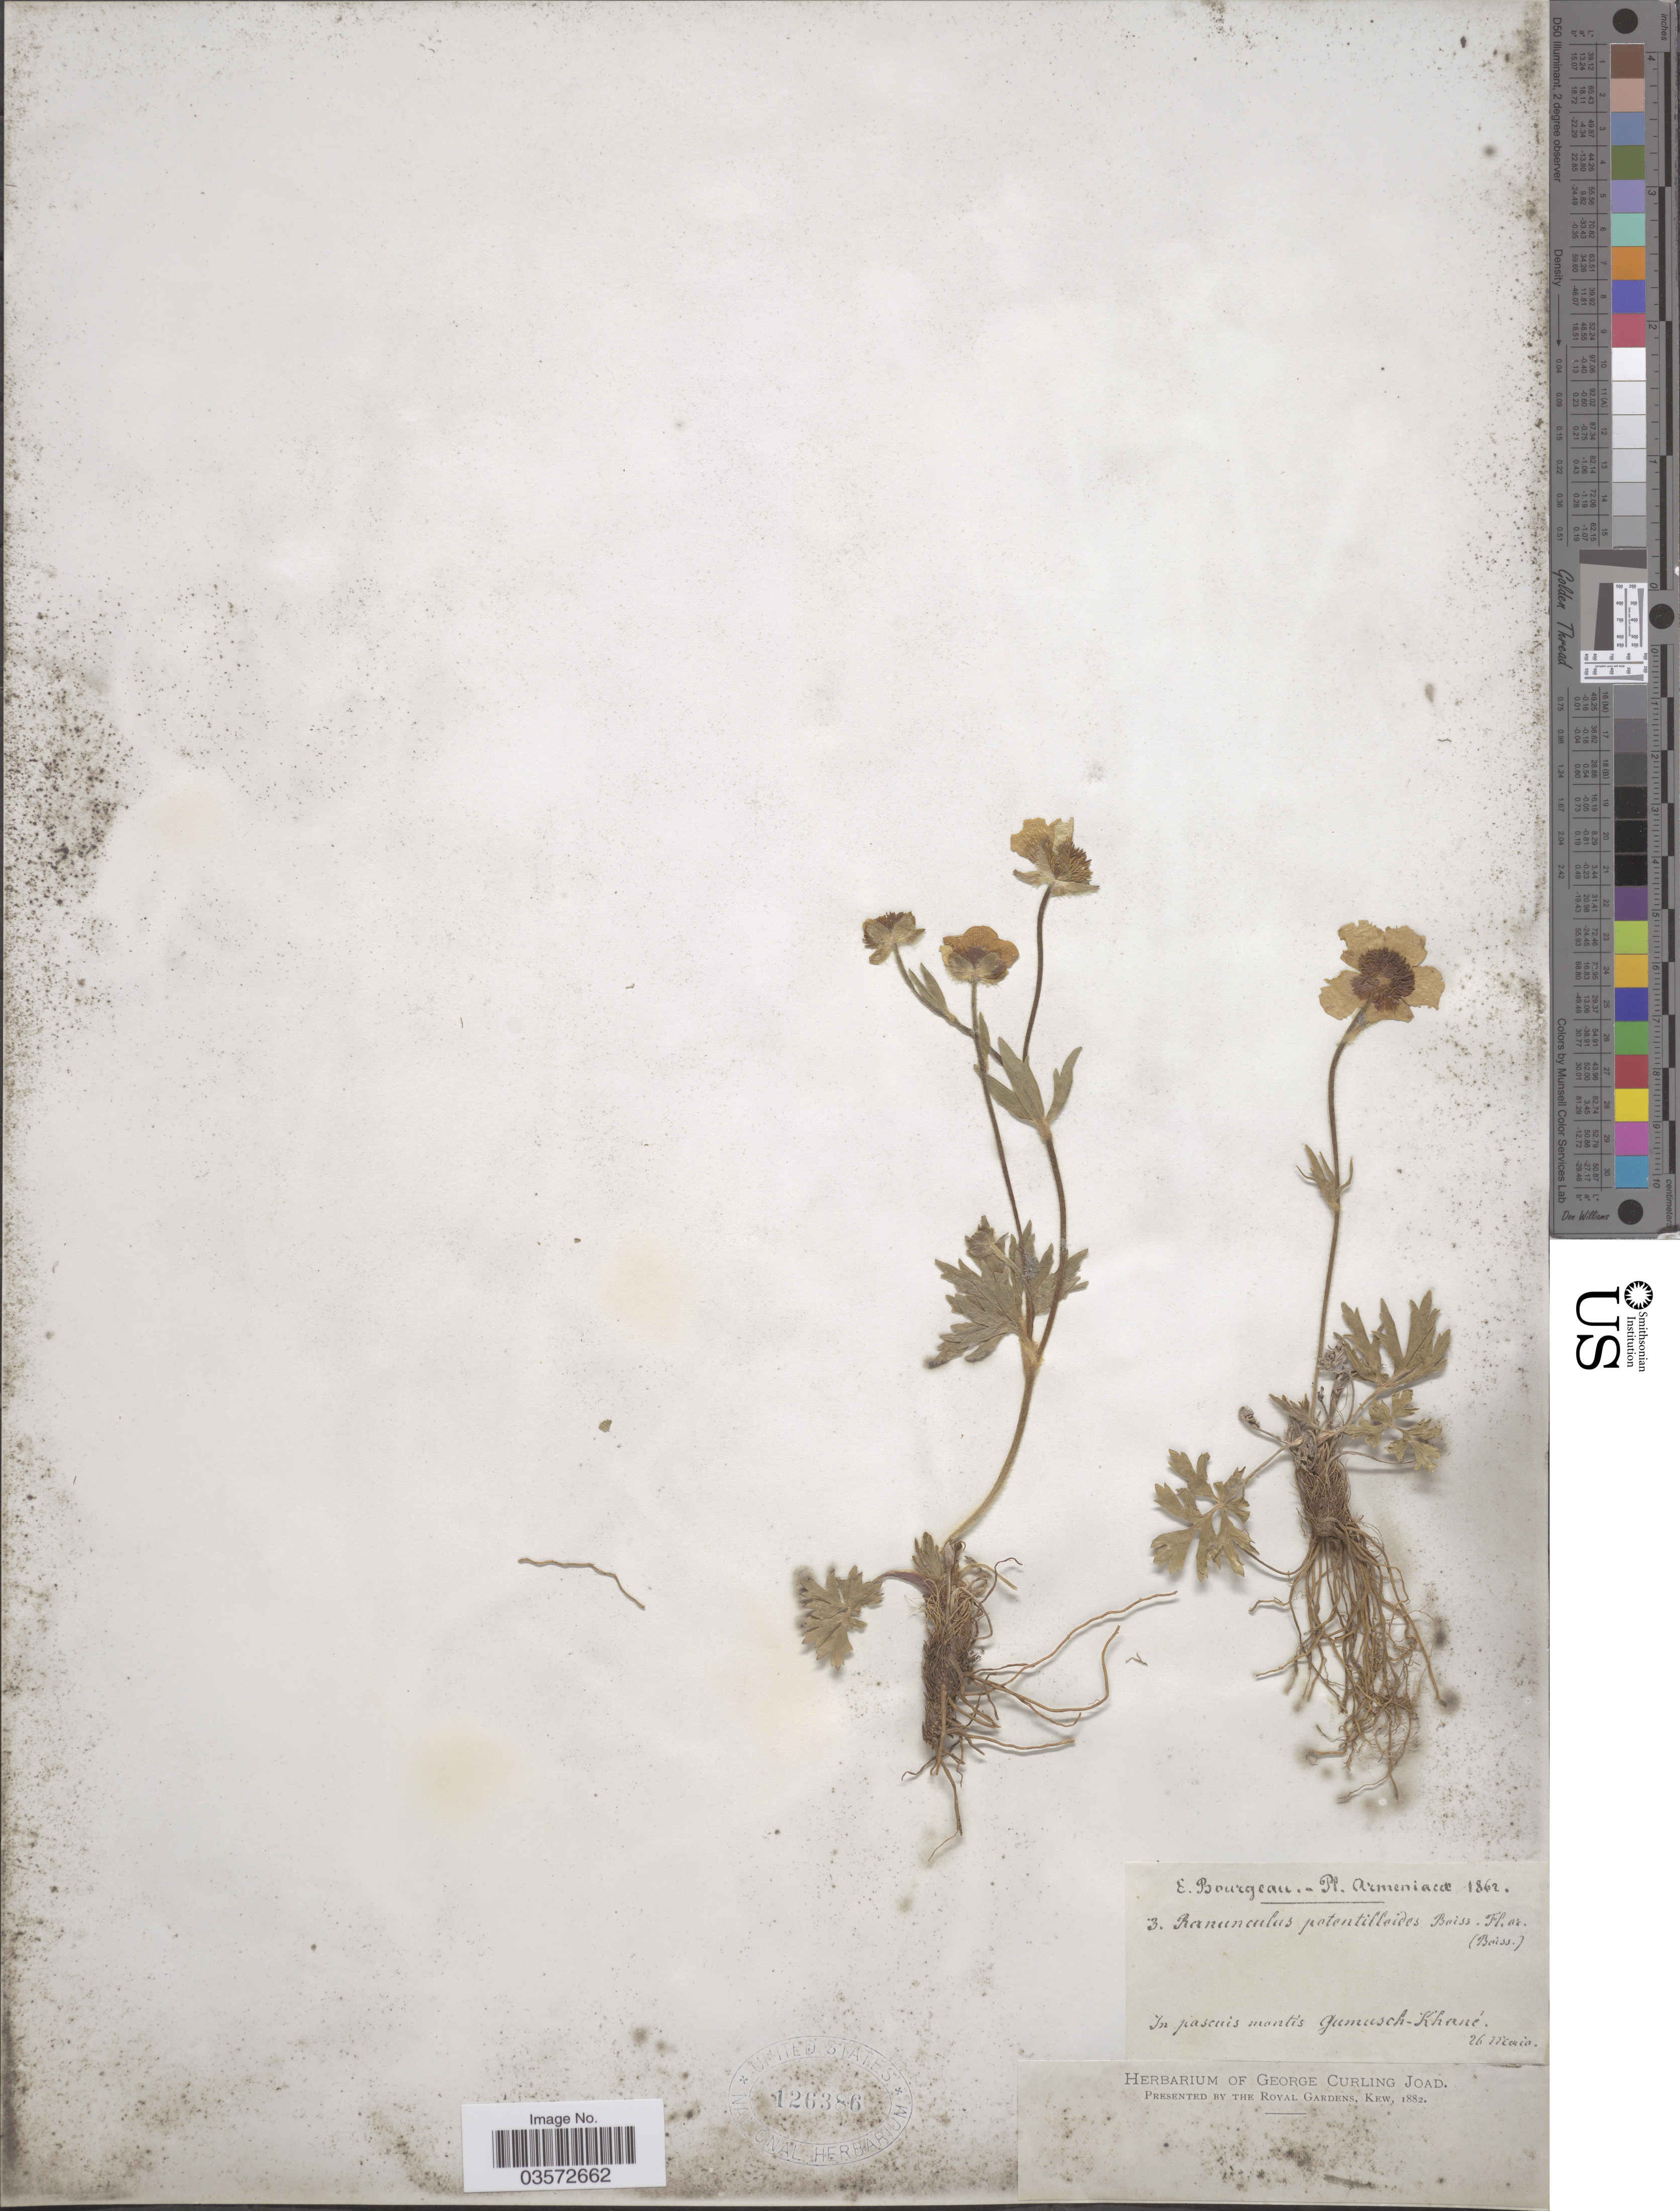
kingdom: Plantae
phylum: Tracheophyta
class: Magnoliopsida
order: Ranunculales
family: Ranunculaceae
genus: Ranunculus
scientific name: Ranunculus potentilloides Boiss., ined.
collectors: E. Bourgeau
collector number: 3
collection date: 1862-05-26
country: Armenia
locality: In pascuis montis Gumusch-Khané.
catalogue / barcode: US 126386